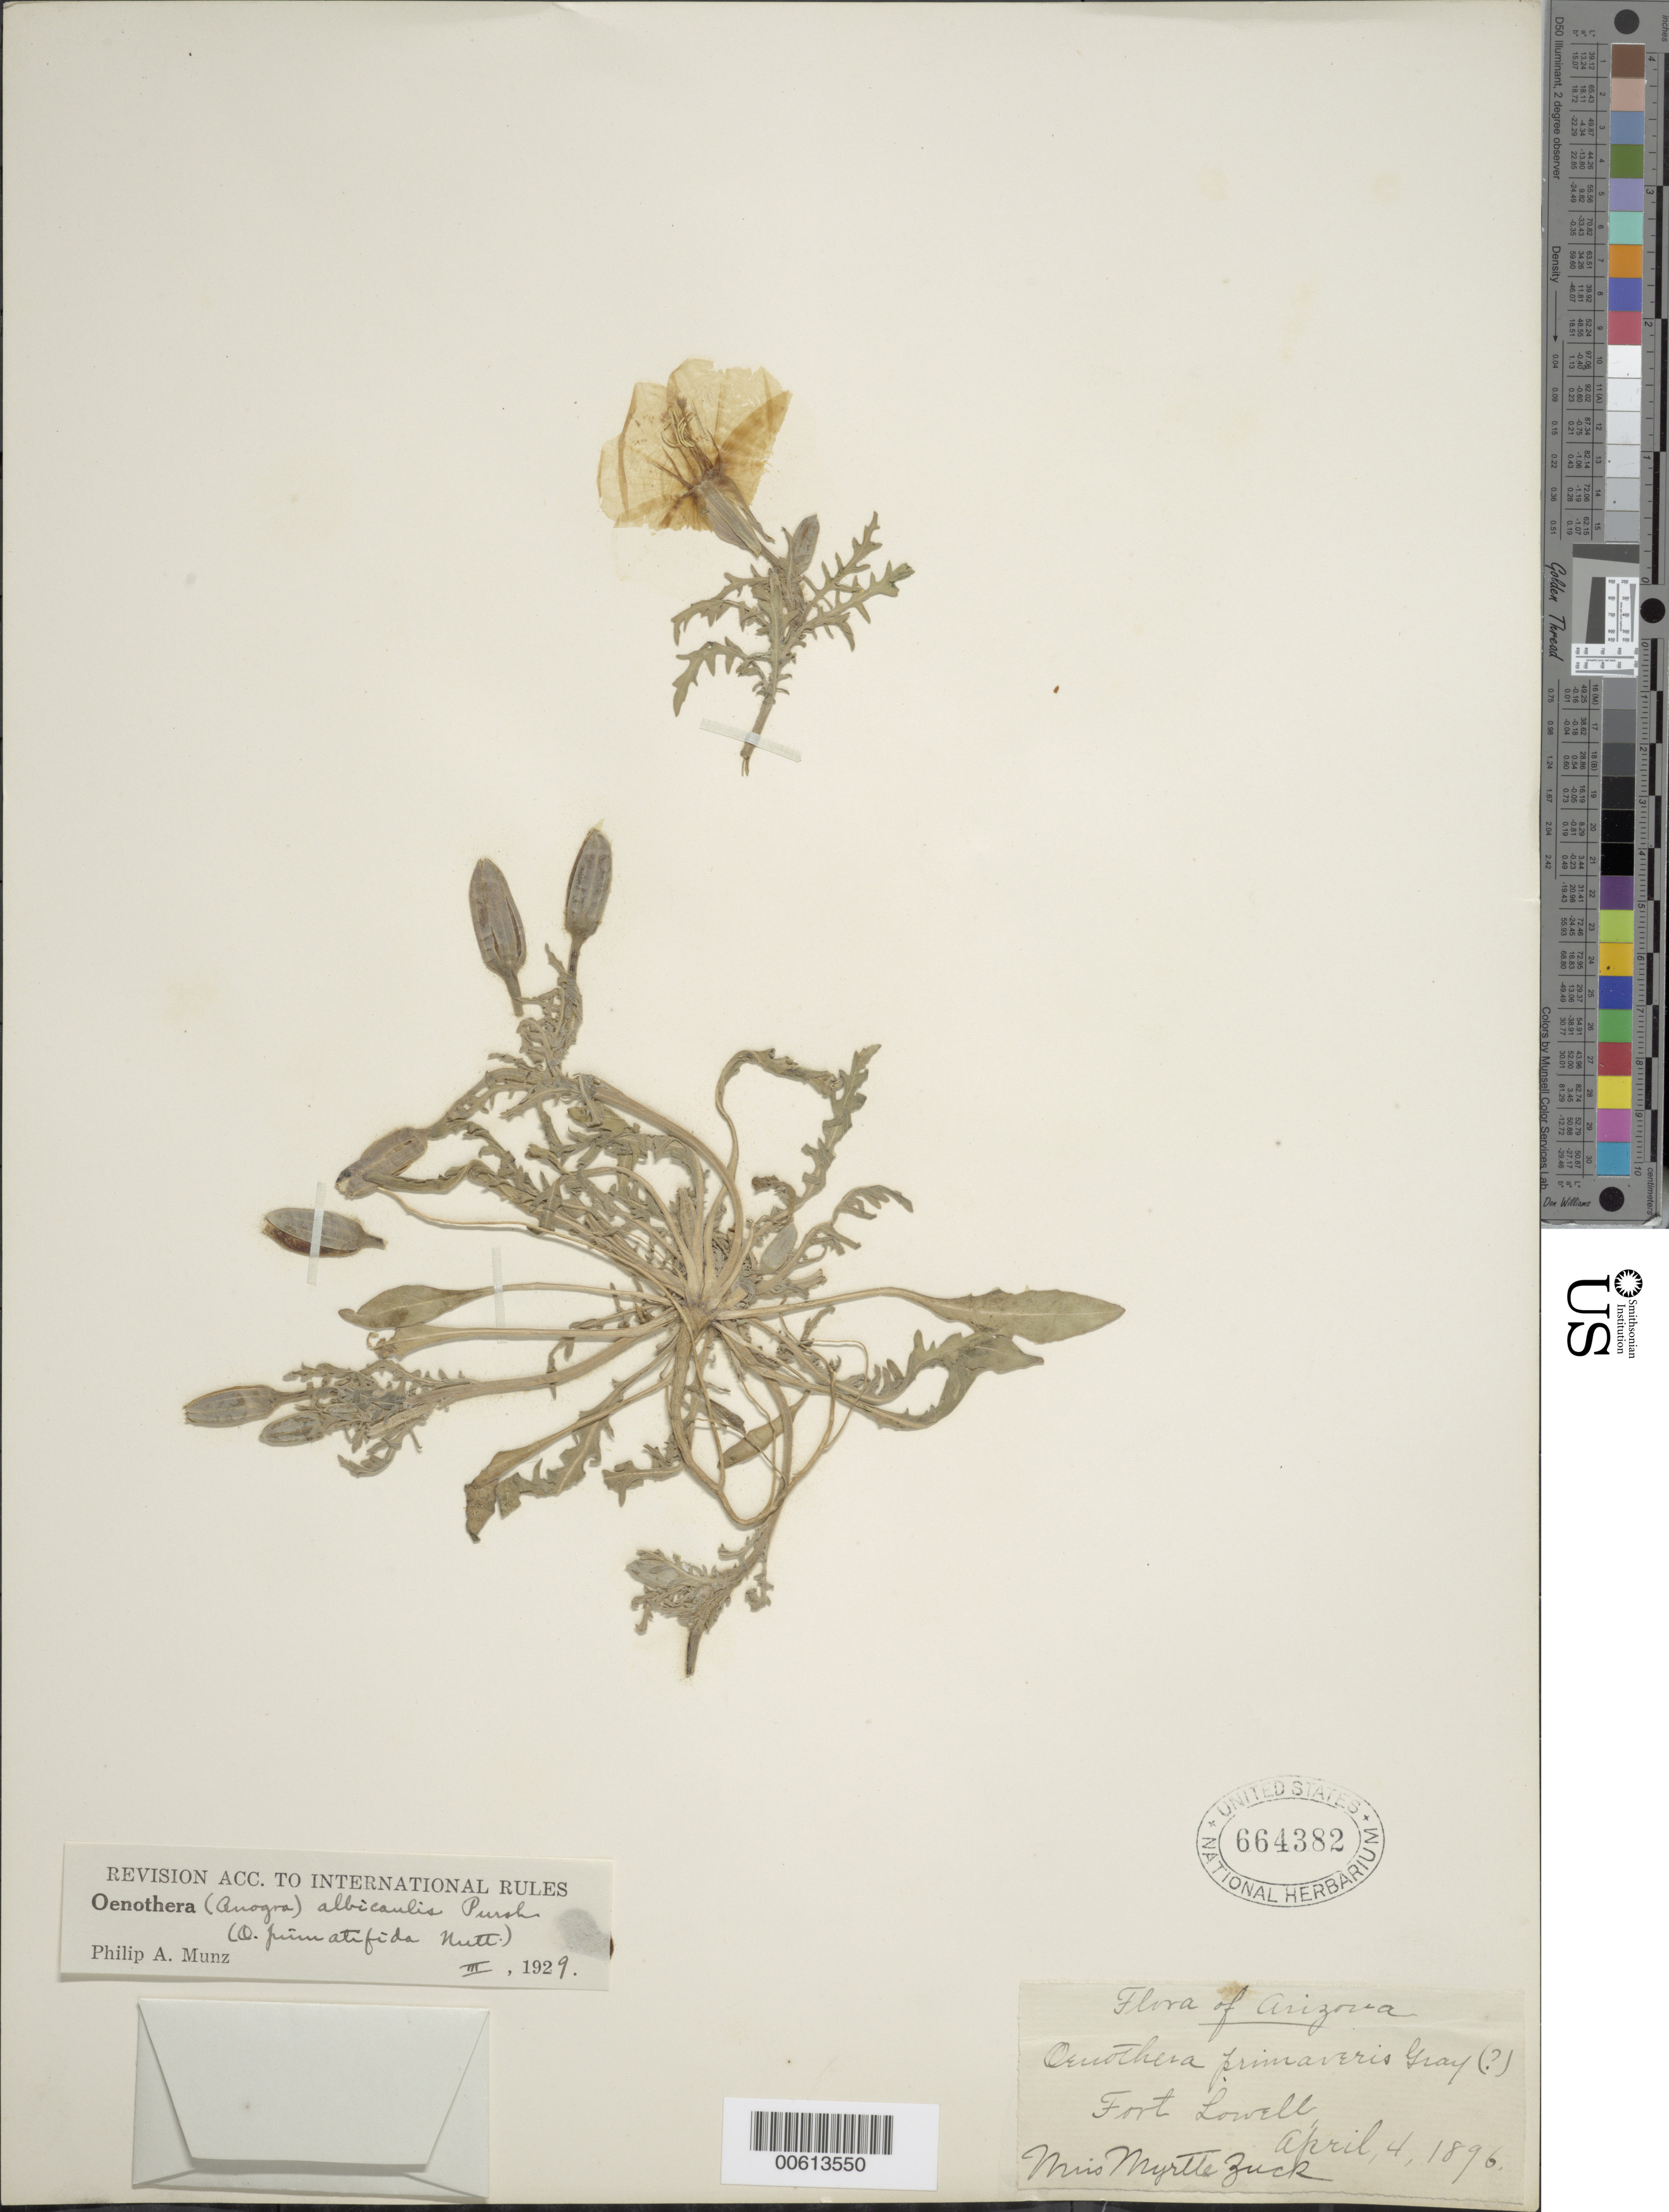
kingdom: Plantae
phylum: Tracheophyta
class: Magnoliopsida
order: Myrtales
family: Onagraceae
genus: Oenothera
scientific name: Oenothera albicaulis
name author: Pursh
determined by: Munz, Philip A.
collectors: M. Zuck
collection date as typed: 04 Apr 1896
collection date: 1896-04-04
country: United States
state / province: Arizona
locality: Fort Lowell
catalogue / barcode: US 664382